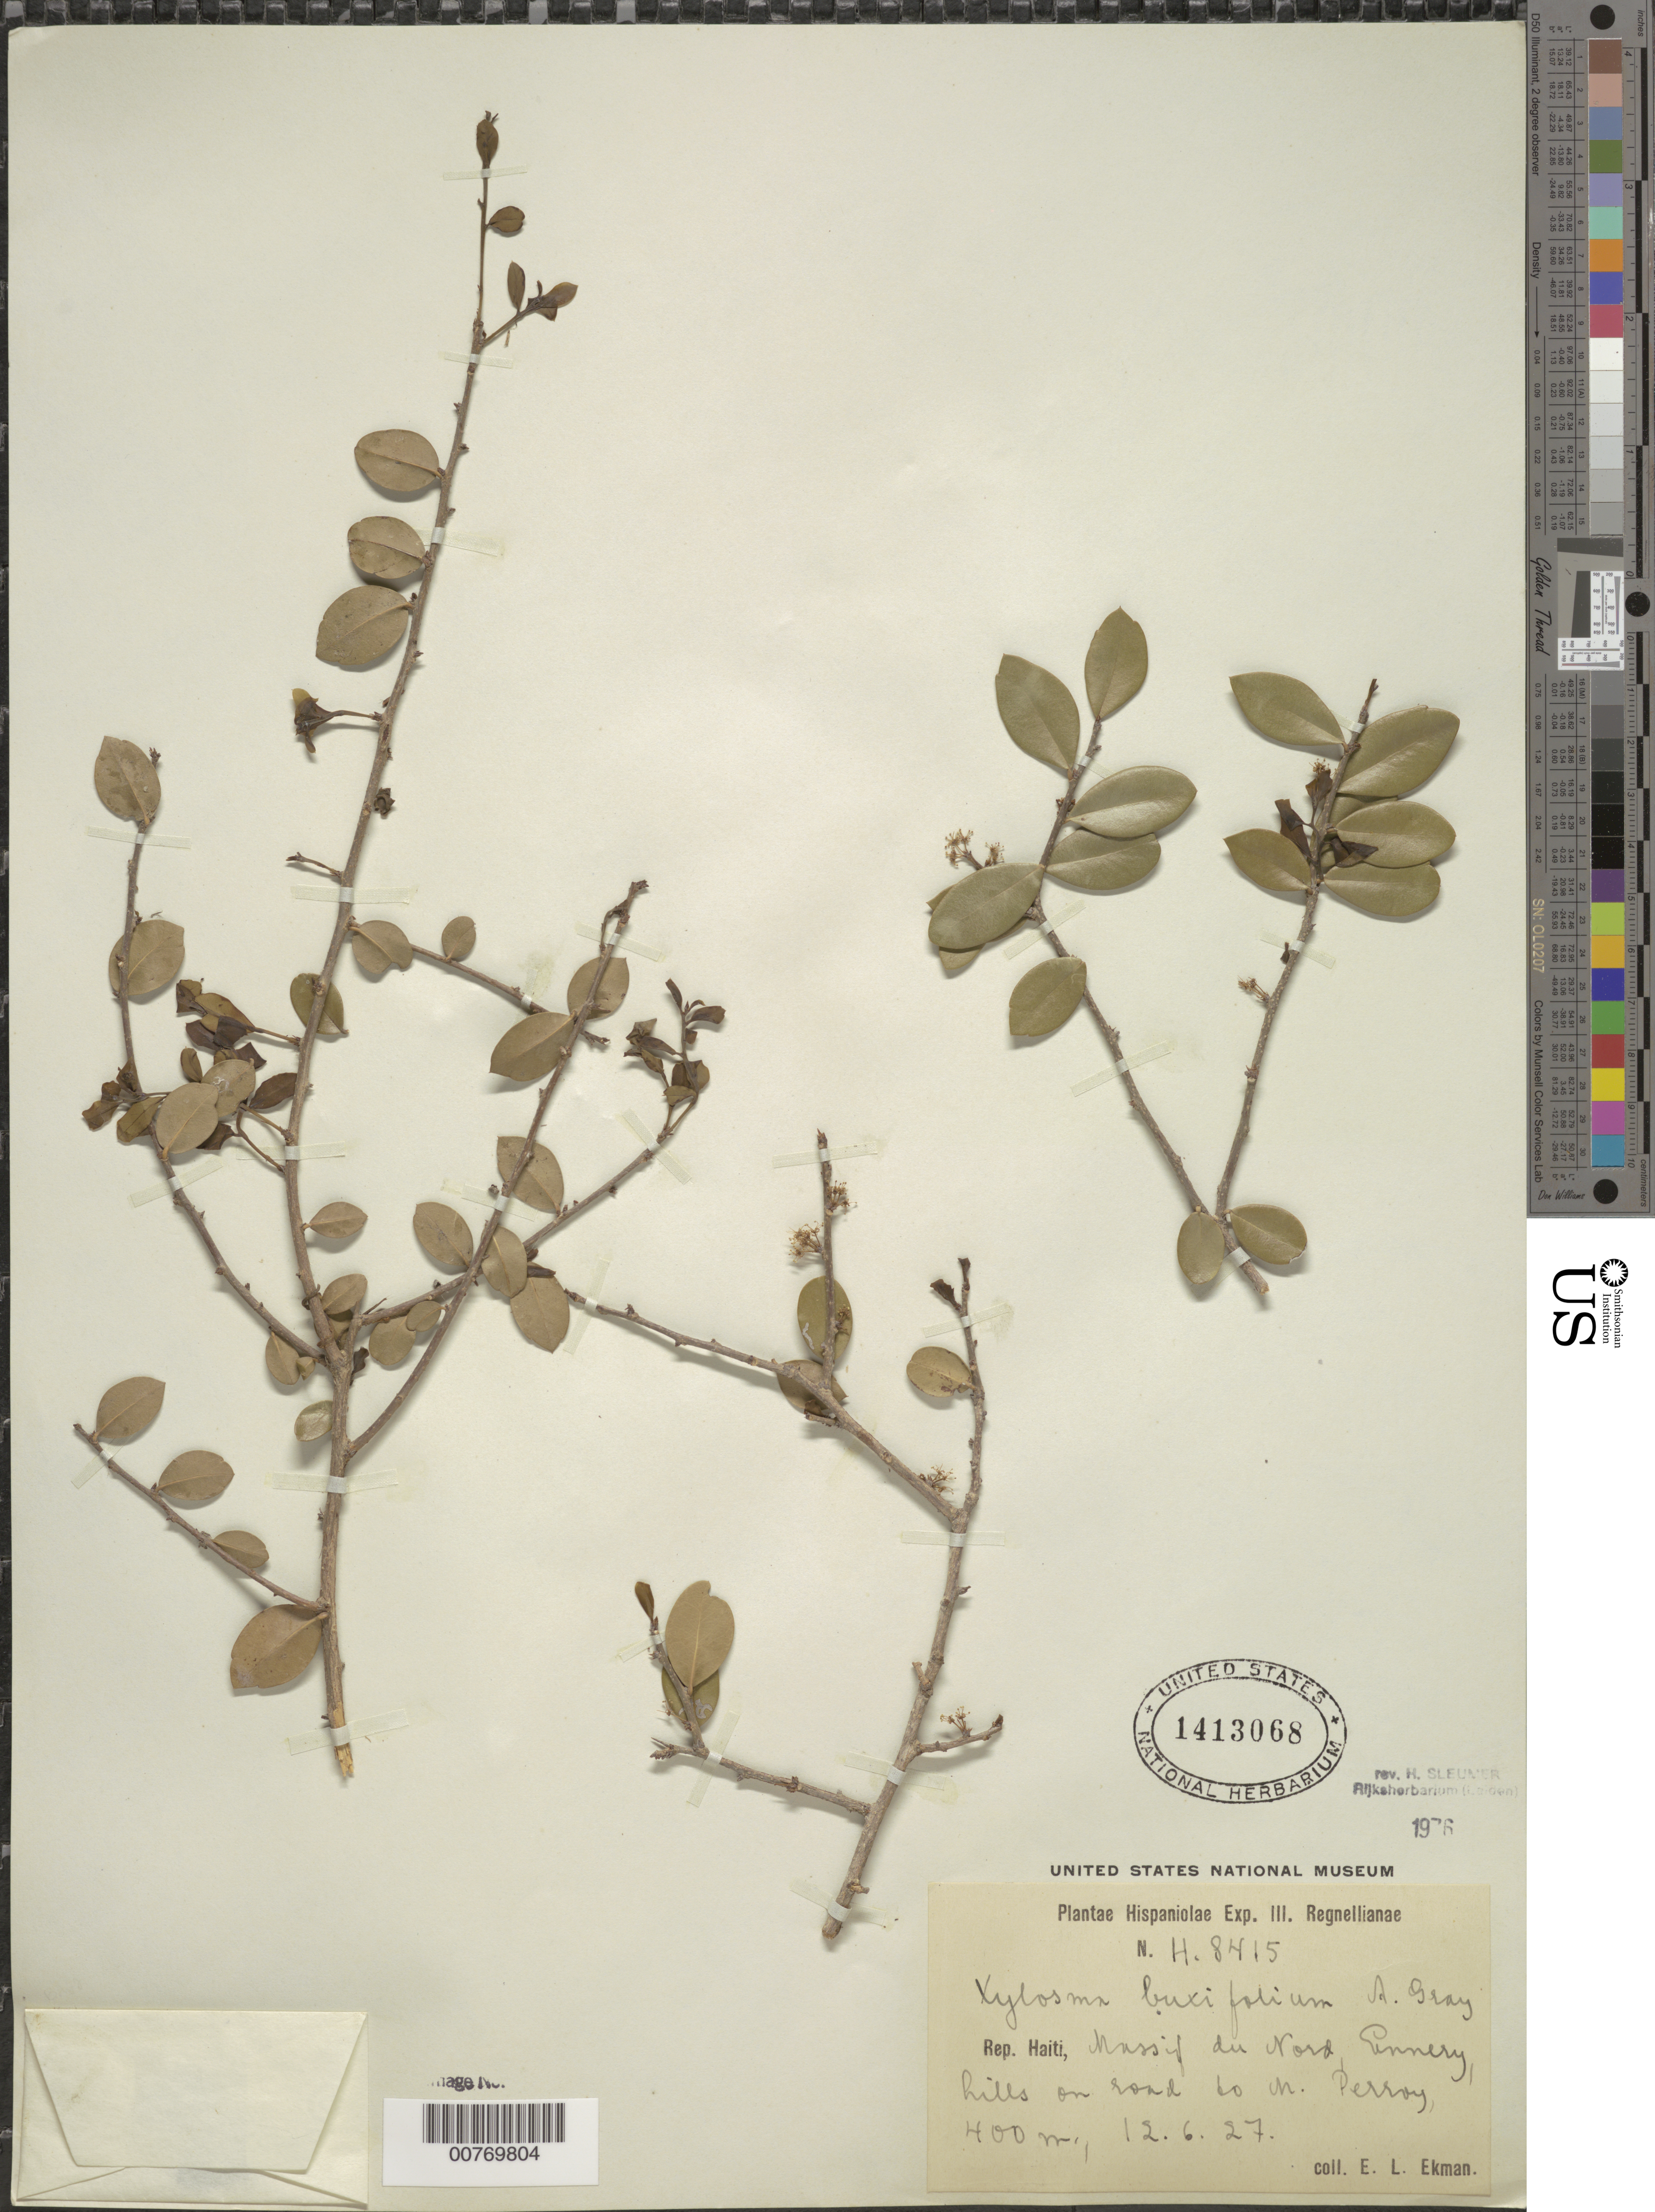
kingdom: Plantae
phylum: Tracheophyta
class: Magnoliopsida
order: Malpighiales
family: Salicaceae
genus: Xylosma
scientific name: Xylosma buxifolia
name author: A. Gray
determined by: Sleumer, H. O.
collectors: E. L. Ekman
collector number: H 8415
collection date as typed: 12 Jun 1927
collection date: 1927-06-12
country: Haiti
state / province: Artibonite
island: Hispaniola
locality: Massif du Nord, "Ennery".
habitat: Hills on road to N. Perroy.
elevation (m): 400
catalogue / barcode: US 1413068